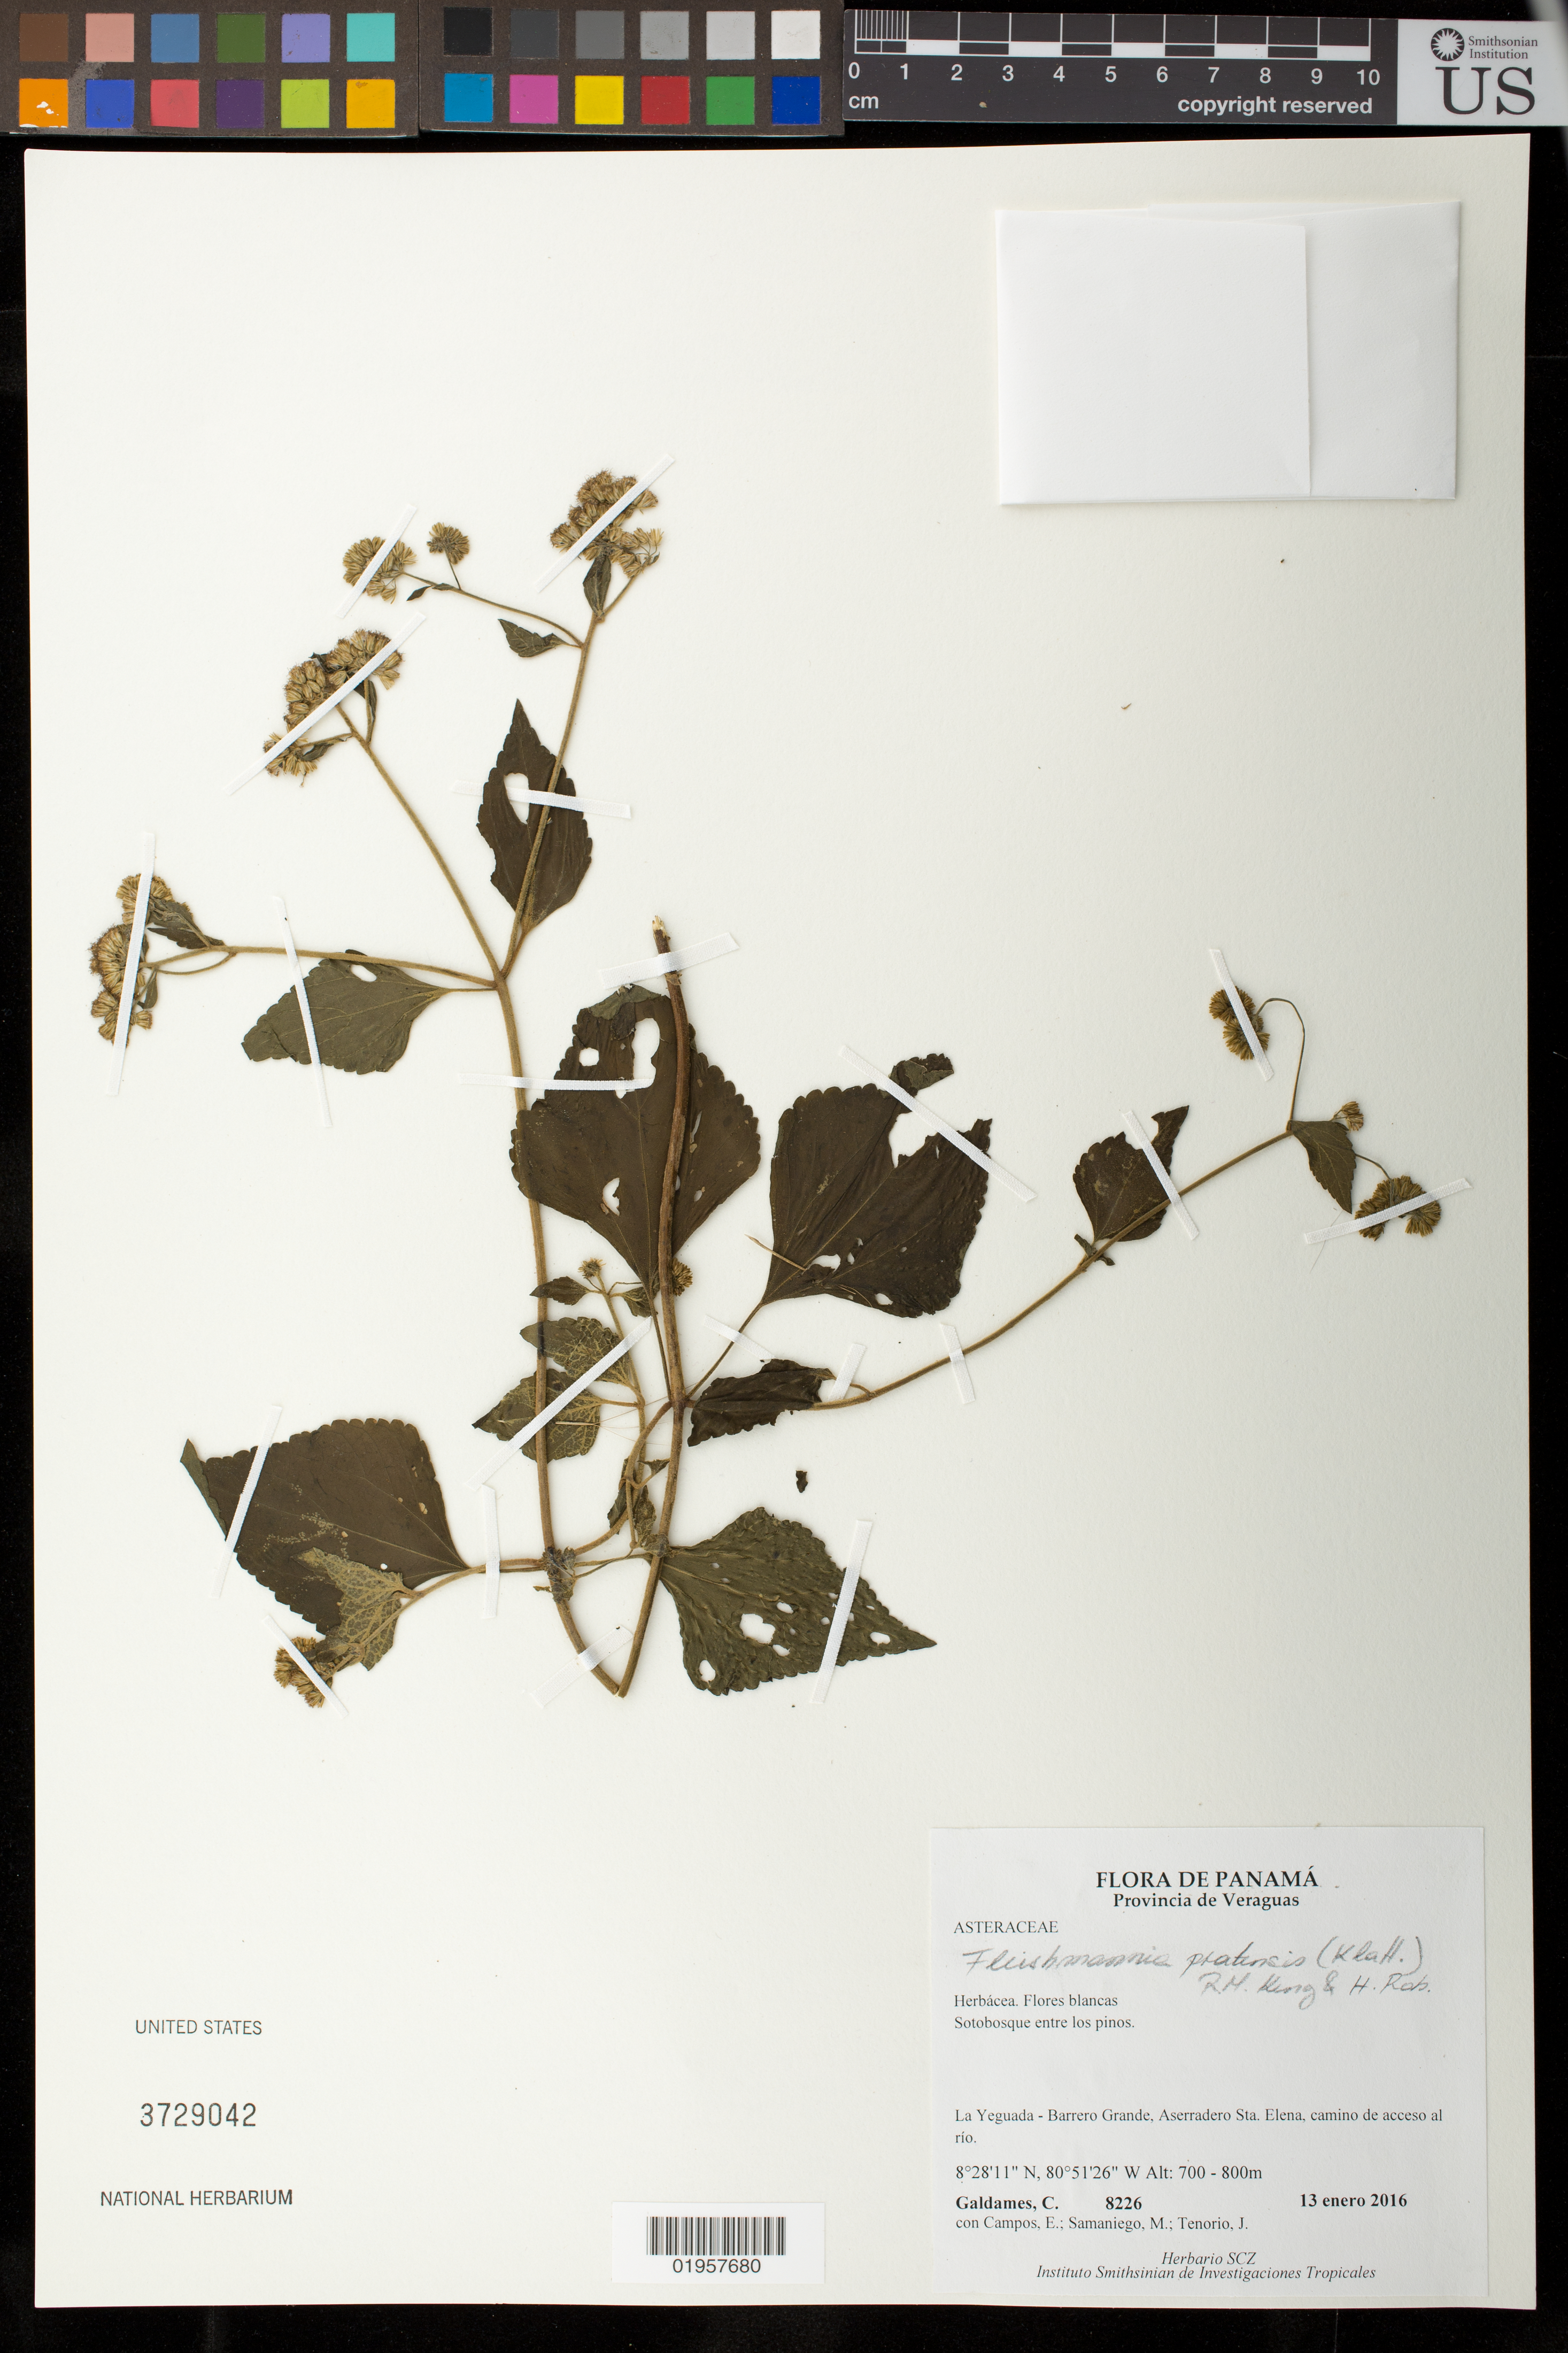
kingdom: Plantae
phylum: Tracheophyta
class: Magnoliopsida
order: Asterales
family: Asteraceae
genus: Fleischmannia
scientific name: Fleischmannia pratensis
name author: (Klatt) R.M. King & H. Rob.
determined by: King, Robert M.; Robinson, H. E.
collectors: C. Galdames, E. Campos, M. Samaniego & J. Tenorio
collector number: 8226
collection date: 2016-01-13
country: Panama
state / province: Veraguas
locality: La Yeguada - Barrero Grande, Aserradero Sta. Elena, camino de acceso al río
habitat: Sotobosque entre los pinos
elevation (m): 700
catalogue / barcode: US 3729042